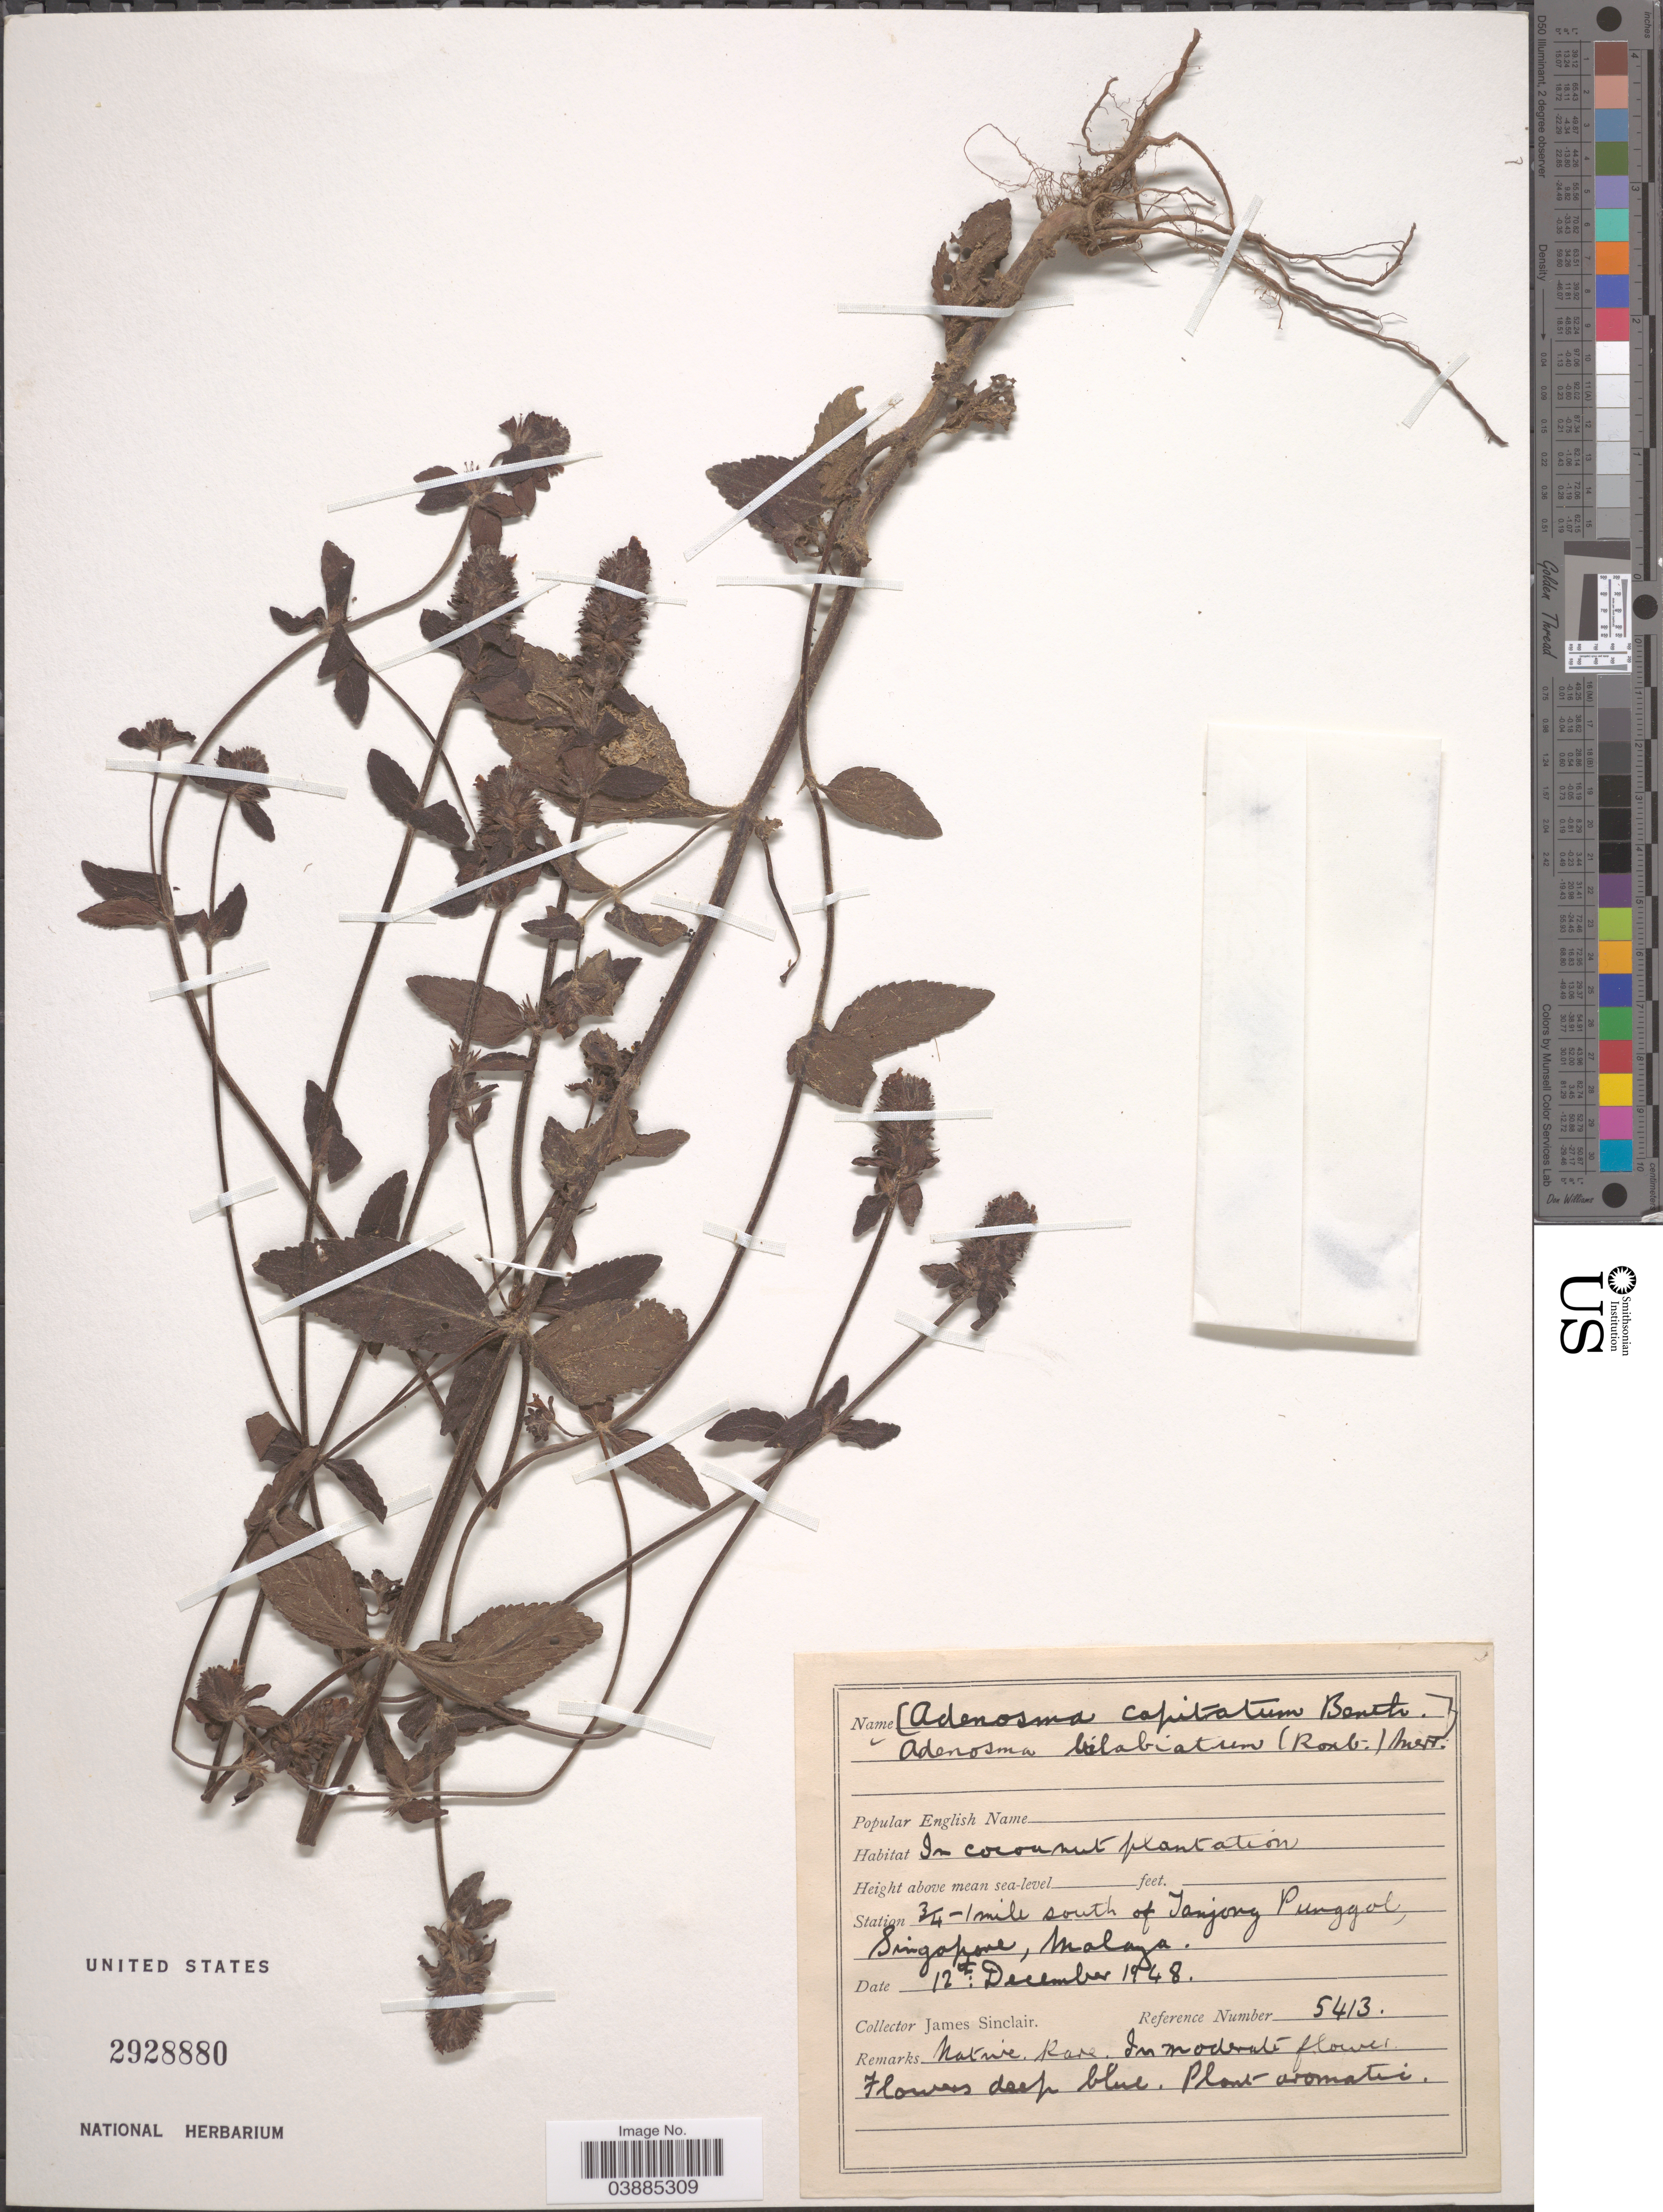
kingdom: Plantae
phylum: Tracheophyta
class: Magnoliopsida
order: Lamiales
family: Plantaginaceae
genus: Adenosma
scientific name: Adenosma capitatum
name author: (Benth.) Benth. ex Hance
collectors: J. Sinclair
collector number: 5413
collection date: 1948-12-12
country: Singapore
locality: Station ¾- 1 mile south of Tanjong Punggol, Malaya.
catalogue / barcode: US 2928880